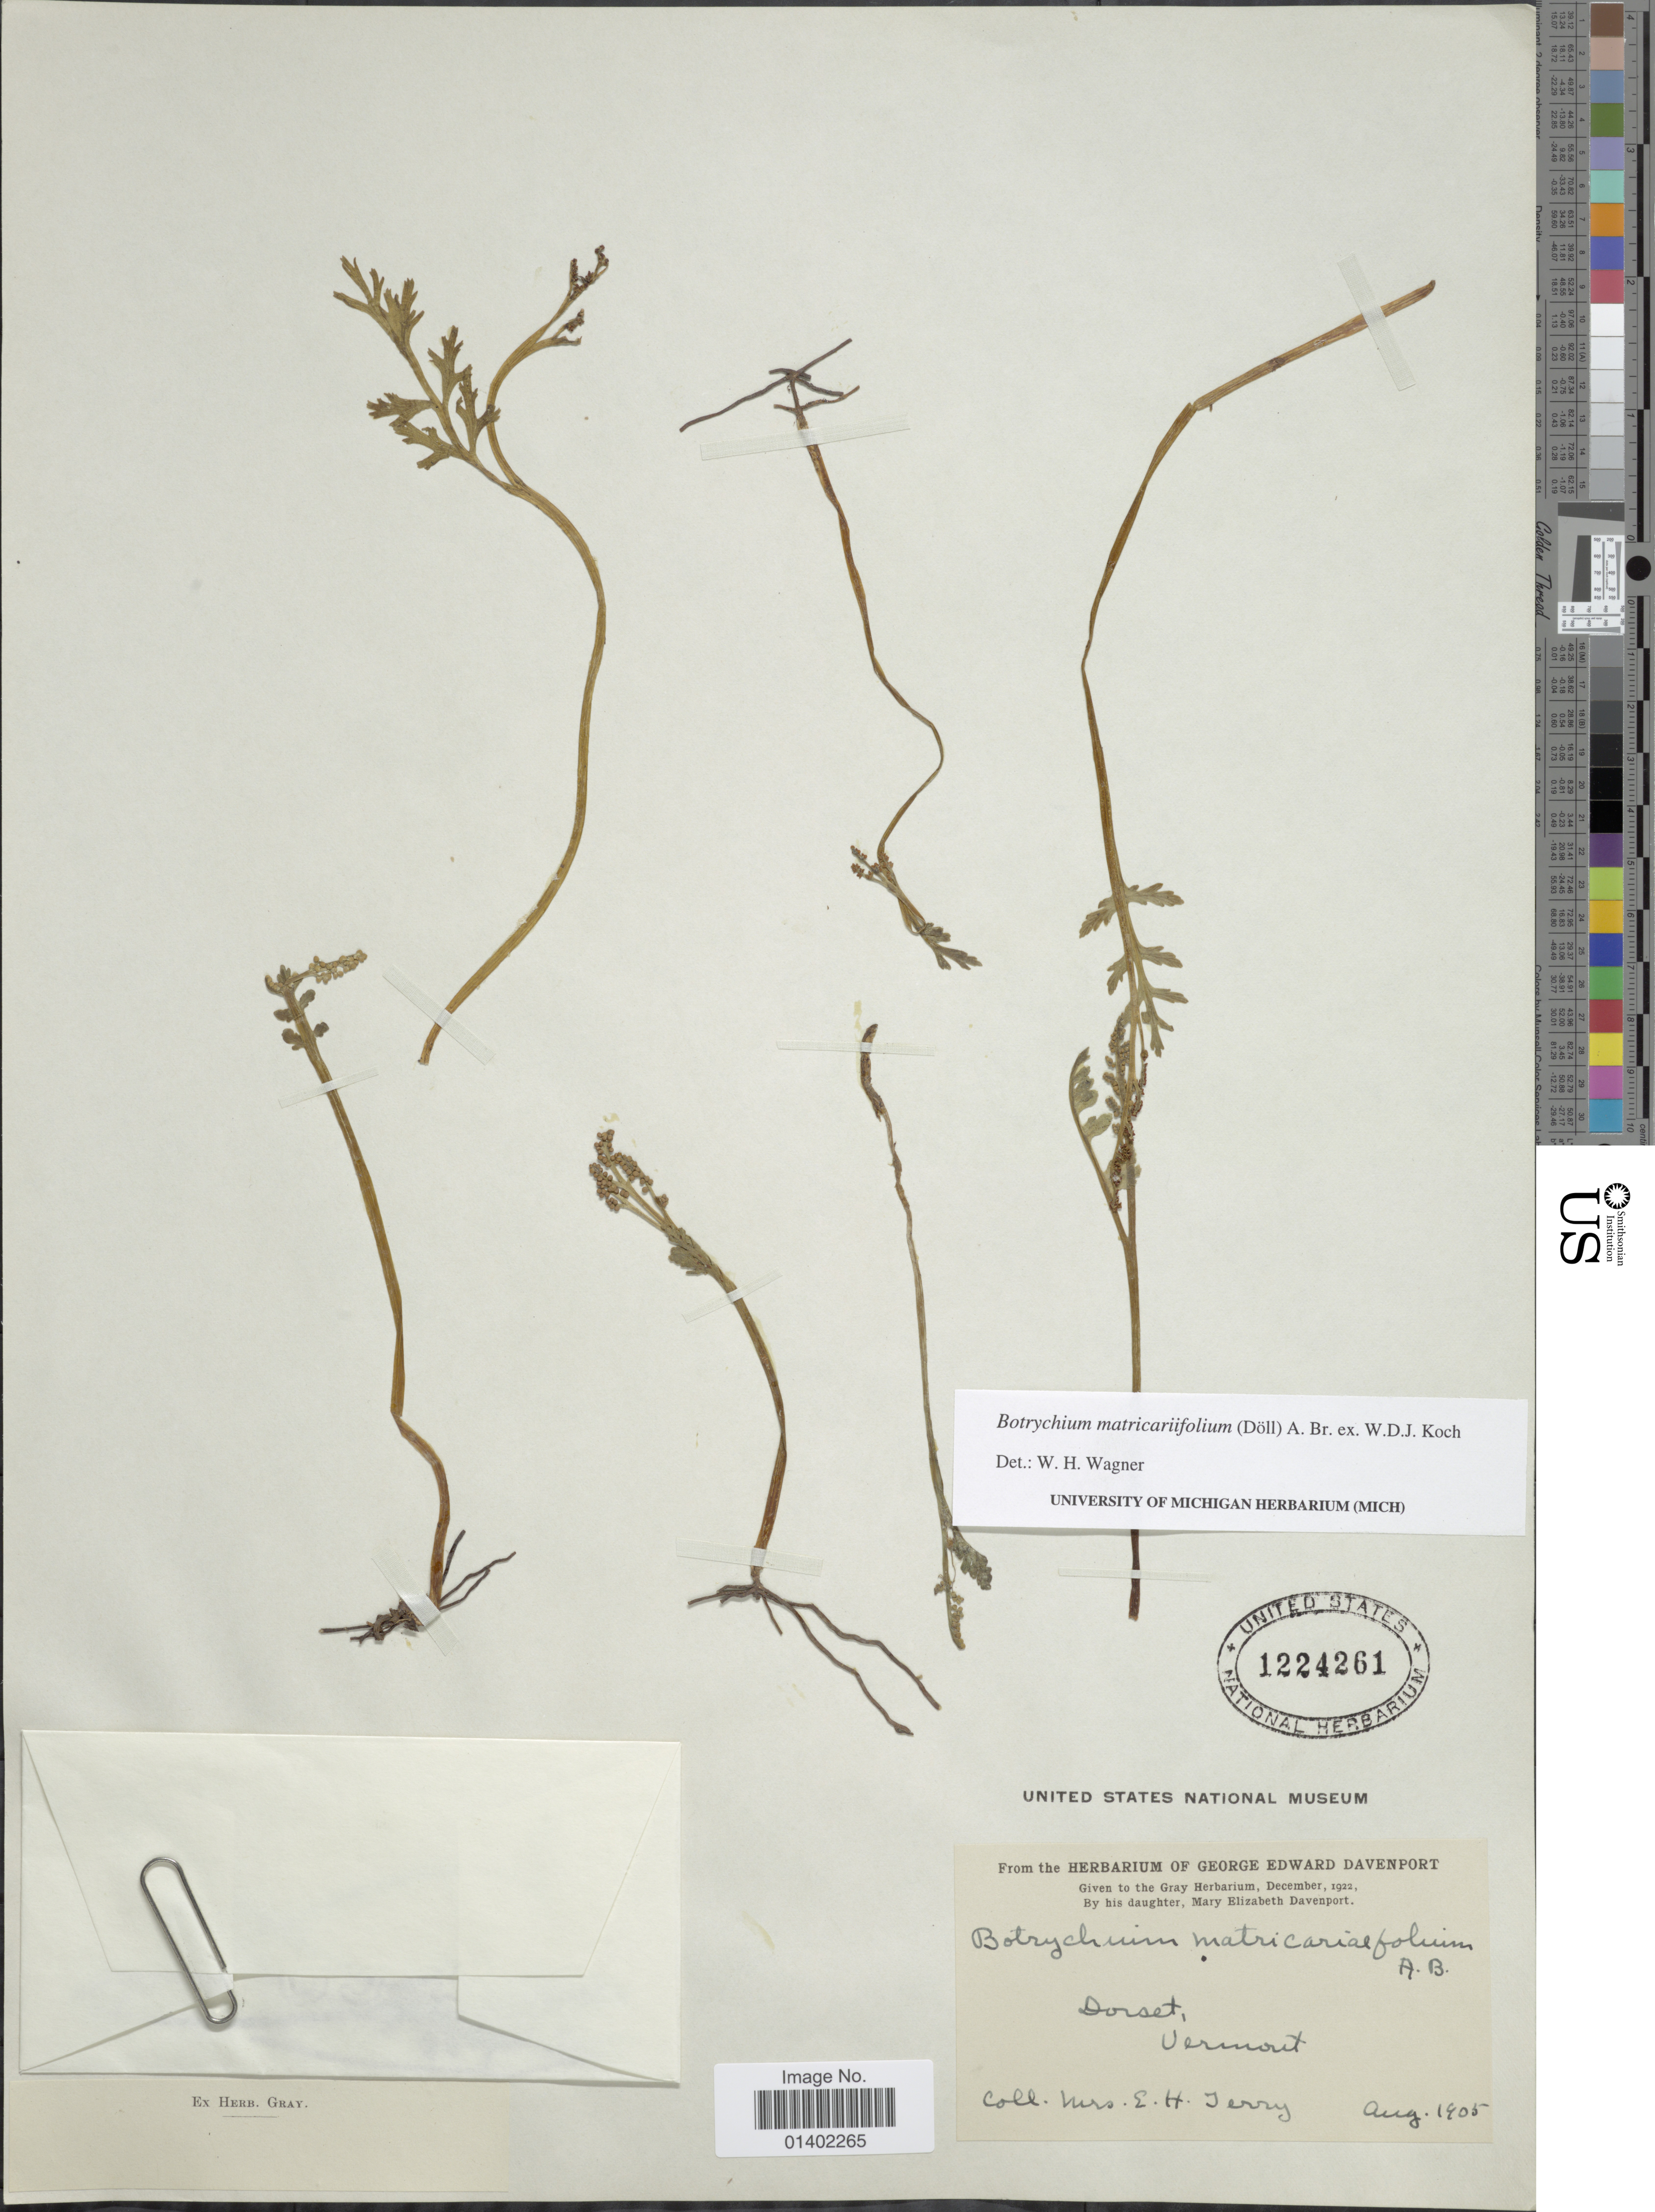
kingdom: Plantae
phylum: Tracheophyta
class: Polypodiopsida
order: Ophioglossales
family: Ophioglossaceae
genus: Botrychium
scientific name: Botrychium matricariifolium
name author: (A. Braun ex Dowell) A. Braun ex Koch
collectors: E. Jerry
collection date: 1905-08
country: United States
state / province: Vermont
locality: Dorset, Vermont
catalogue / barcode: US 1224261